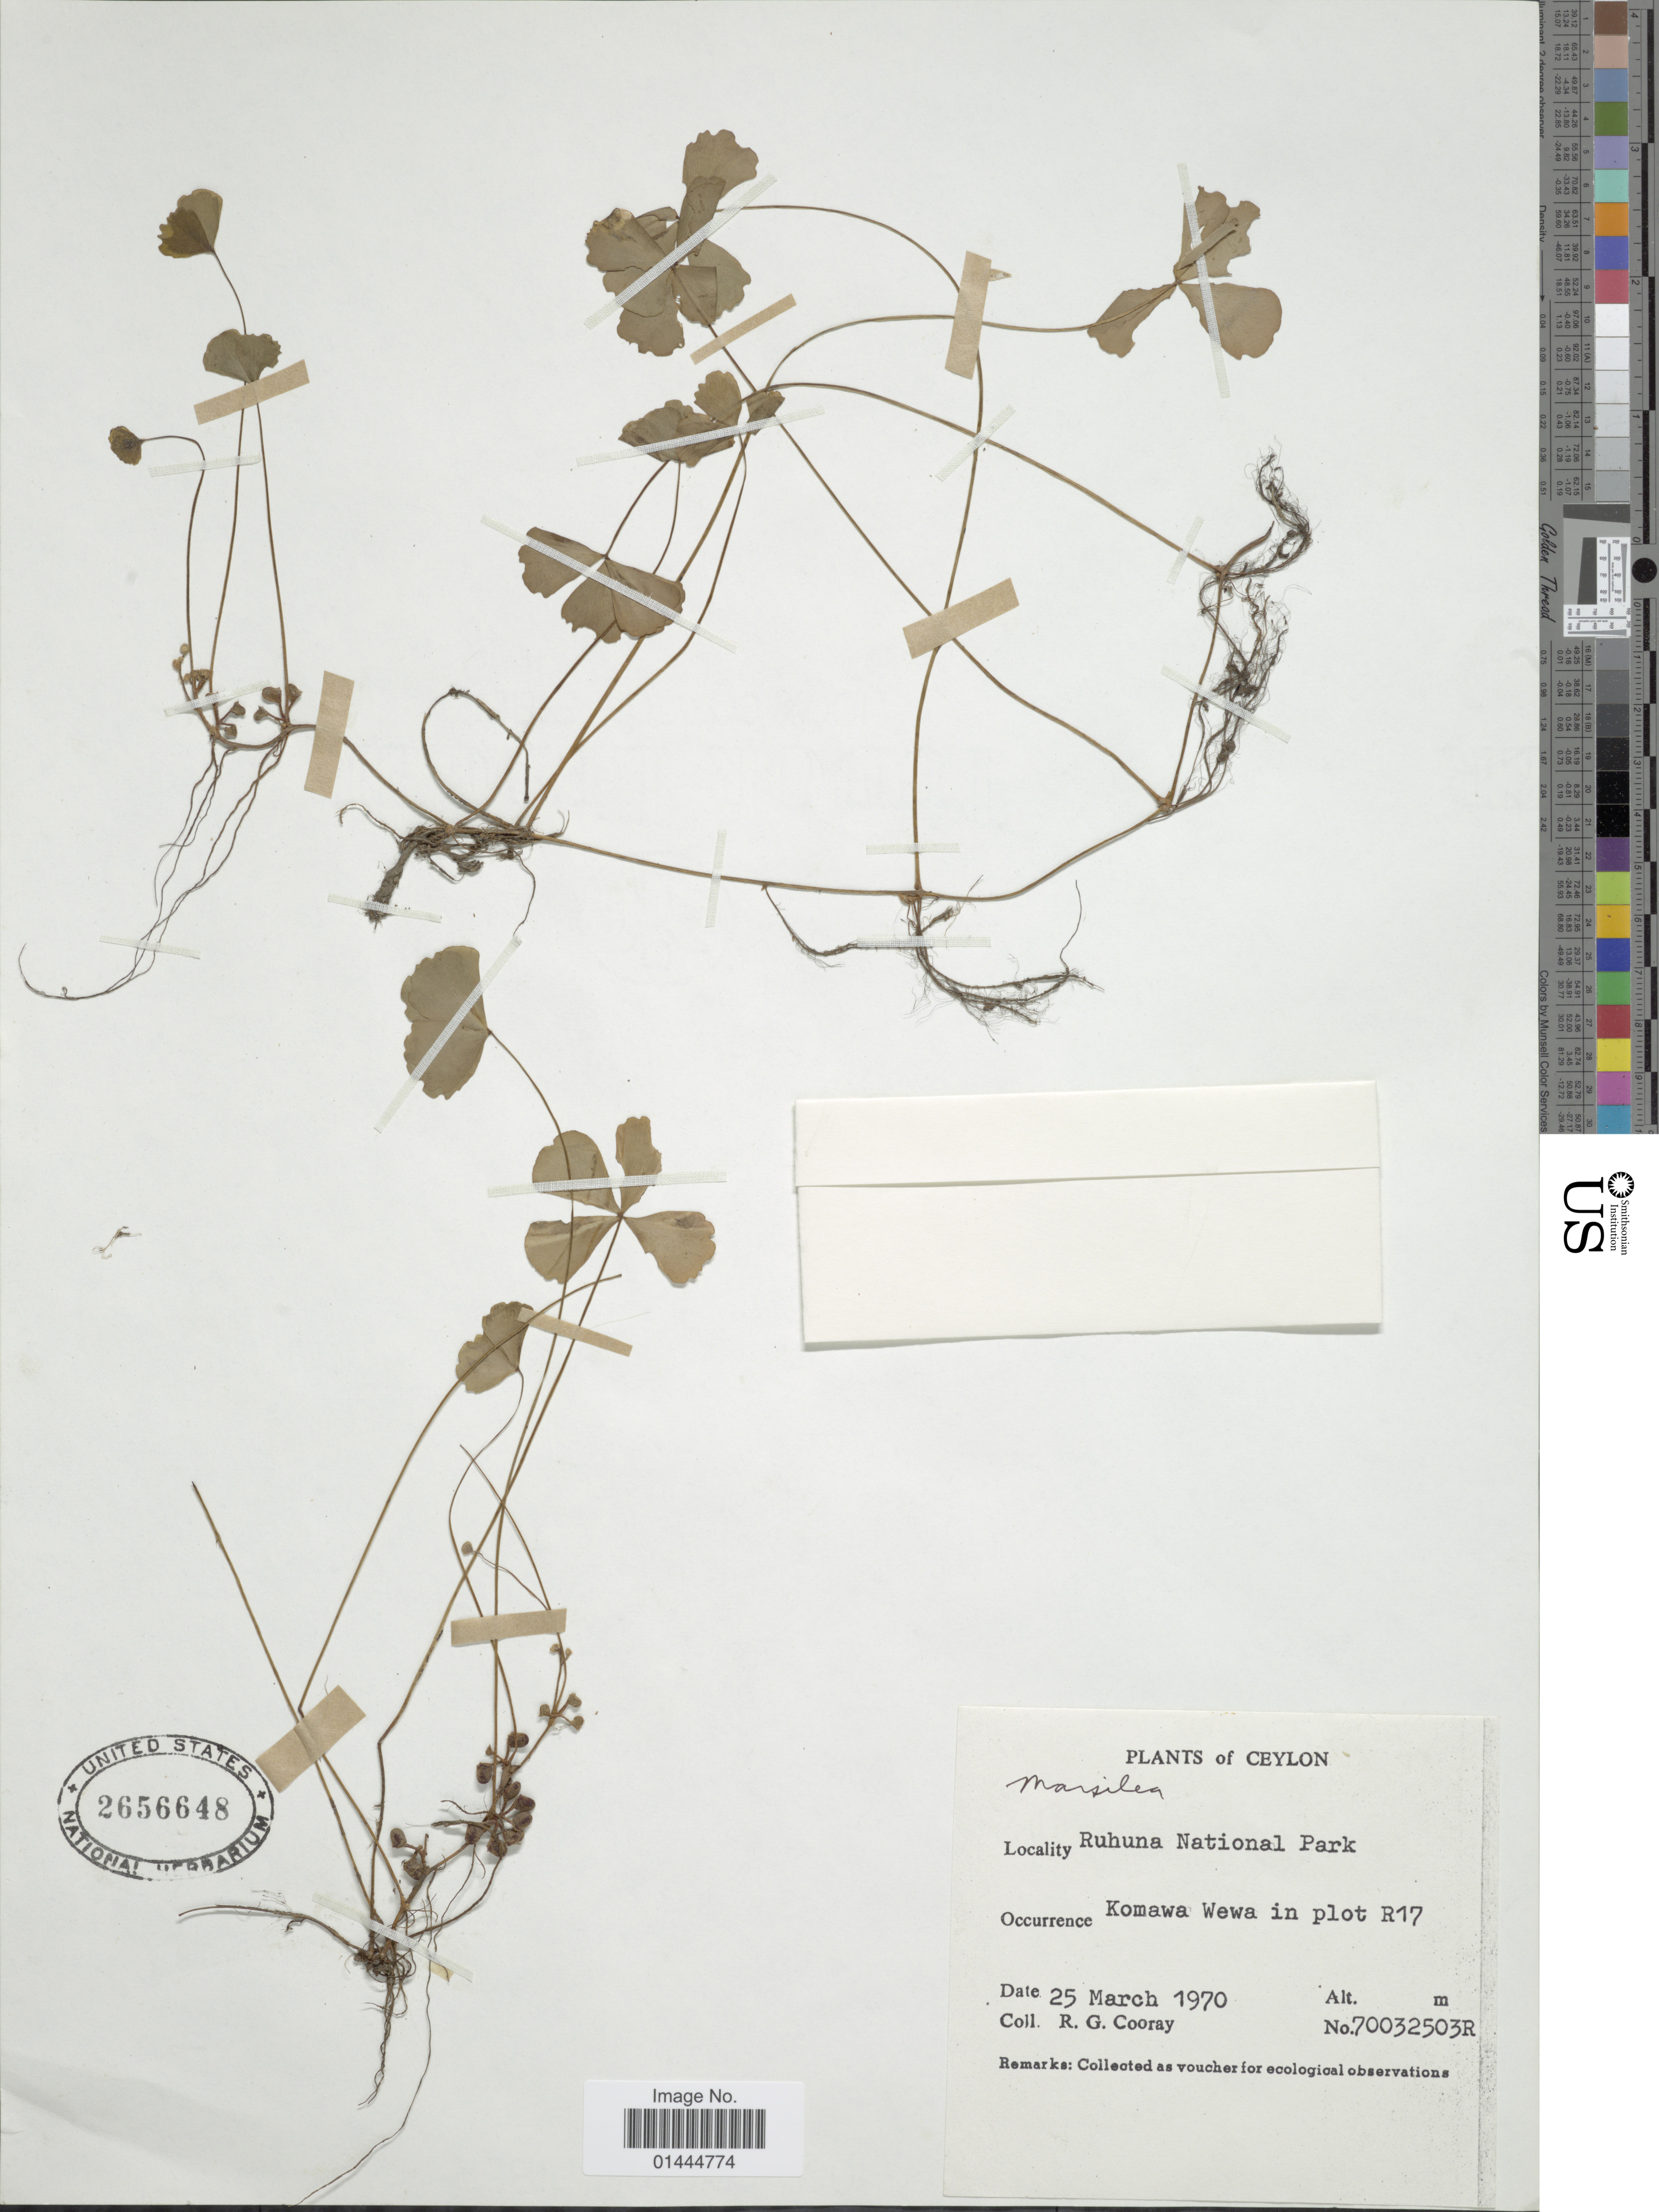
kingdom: Plantae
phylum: Tracheophyta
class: Polypodiopsida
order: Salviniales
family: Marsileaceae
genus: Marsilea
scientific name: Marsilea sp.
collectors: R. Cooray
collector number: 70032503R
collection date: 1970-03-25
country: Sri Lanka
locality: Ceylon, Ruhuna National Park, Komawa Wewa in plot R17.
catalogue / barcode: US 2656648